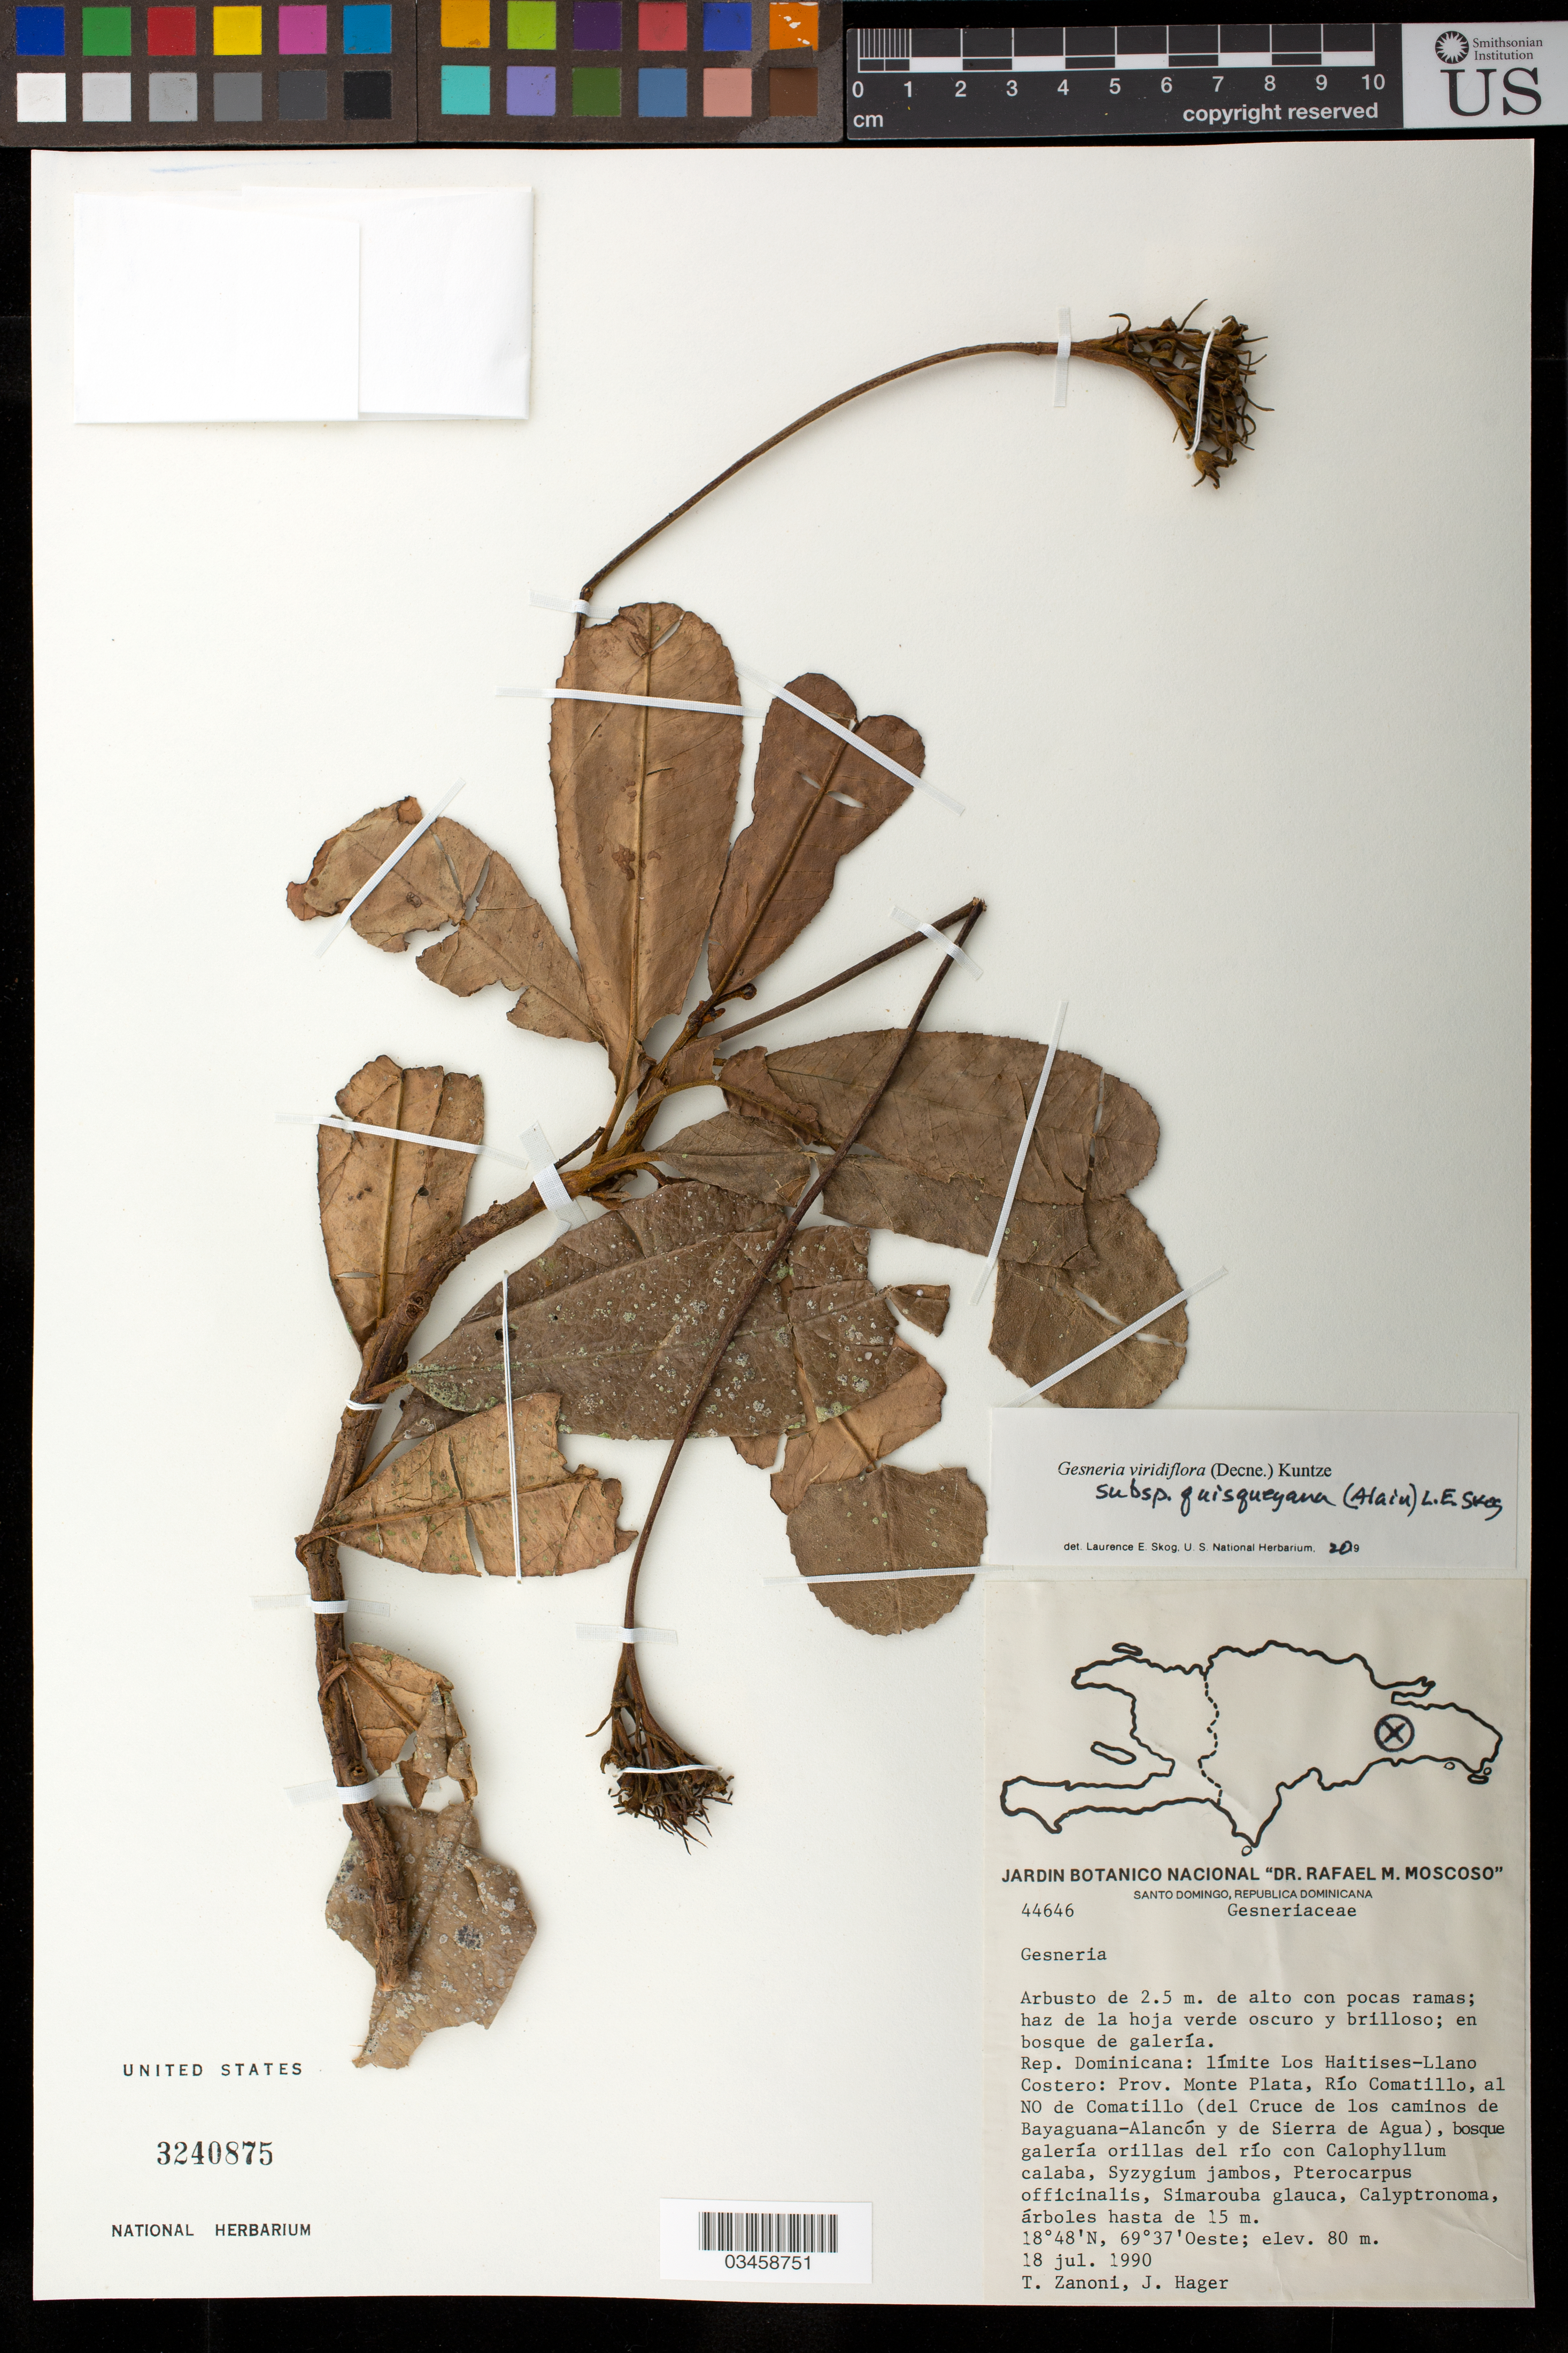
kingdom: Plantae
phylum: Tracheophyta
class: Magnoliopsida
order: Lamiales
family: Gesneriaceae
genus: Gesneria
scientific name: Gesneria viridiflora subsp. quisqueyana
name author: (Alain) L.E. Skog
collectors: T. A. Zanoni & J. Hager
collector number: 44646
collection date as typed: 18 Jul 1990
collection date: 1990-07-18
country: Dominican Republic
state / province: Monte Plata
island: Hispaniola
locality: Límite Los Haitises-Llano Costero: Prov. Monte Plata, Río Comatillo, al NO de Comatillo (del cruce de los caminos de Bayaguana-Alancón y de Sierra de Agua).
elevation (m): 80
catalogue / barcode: US 3240875